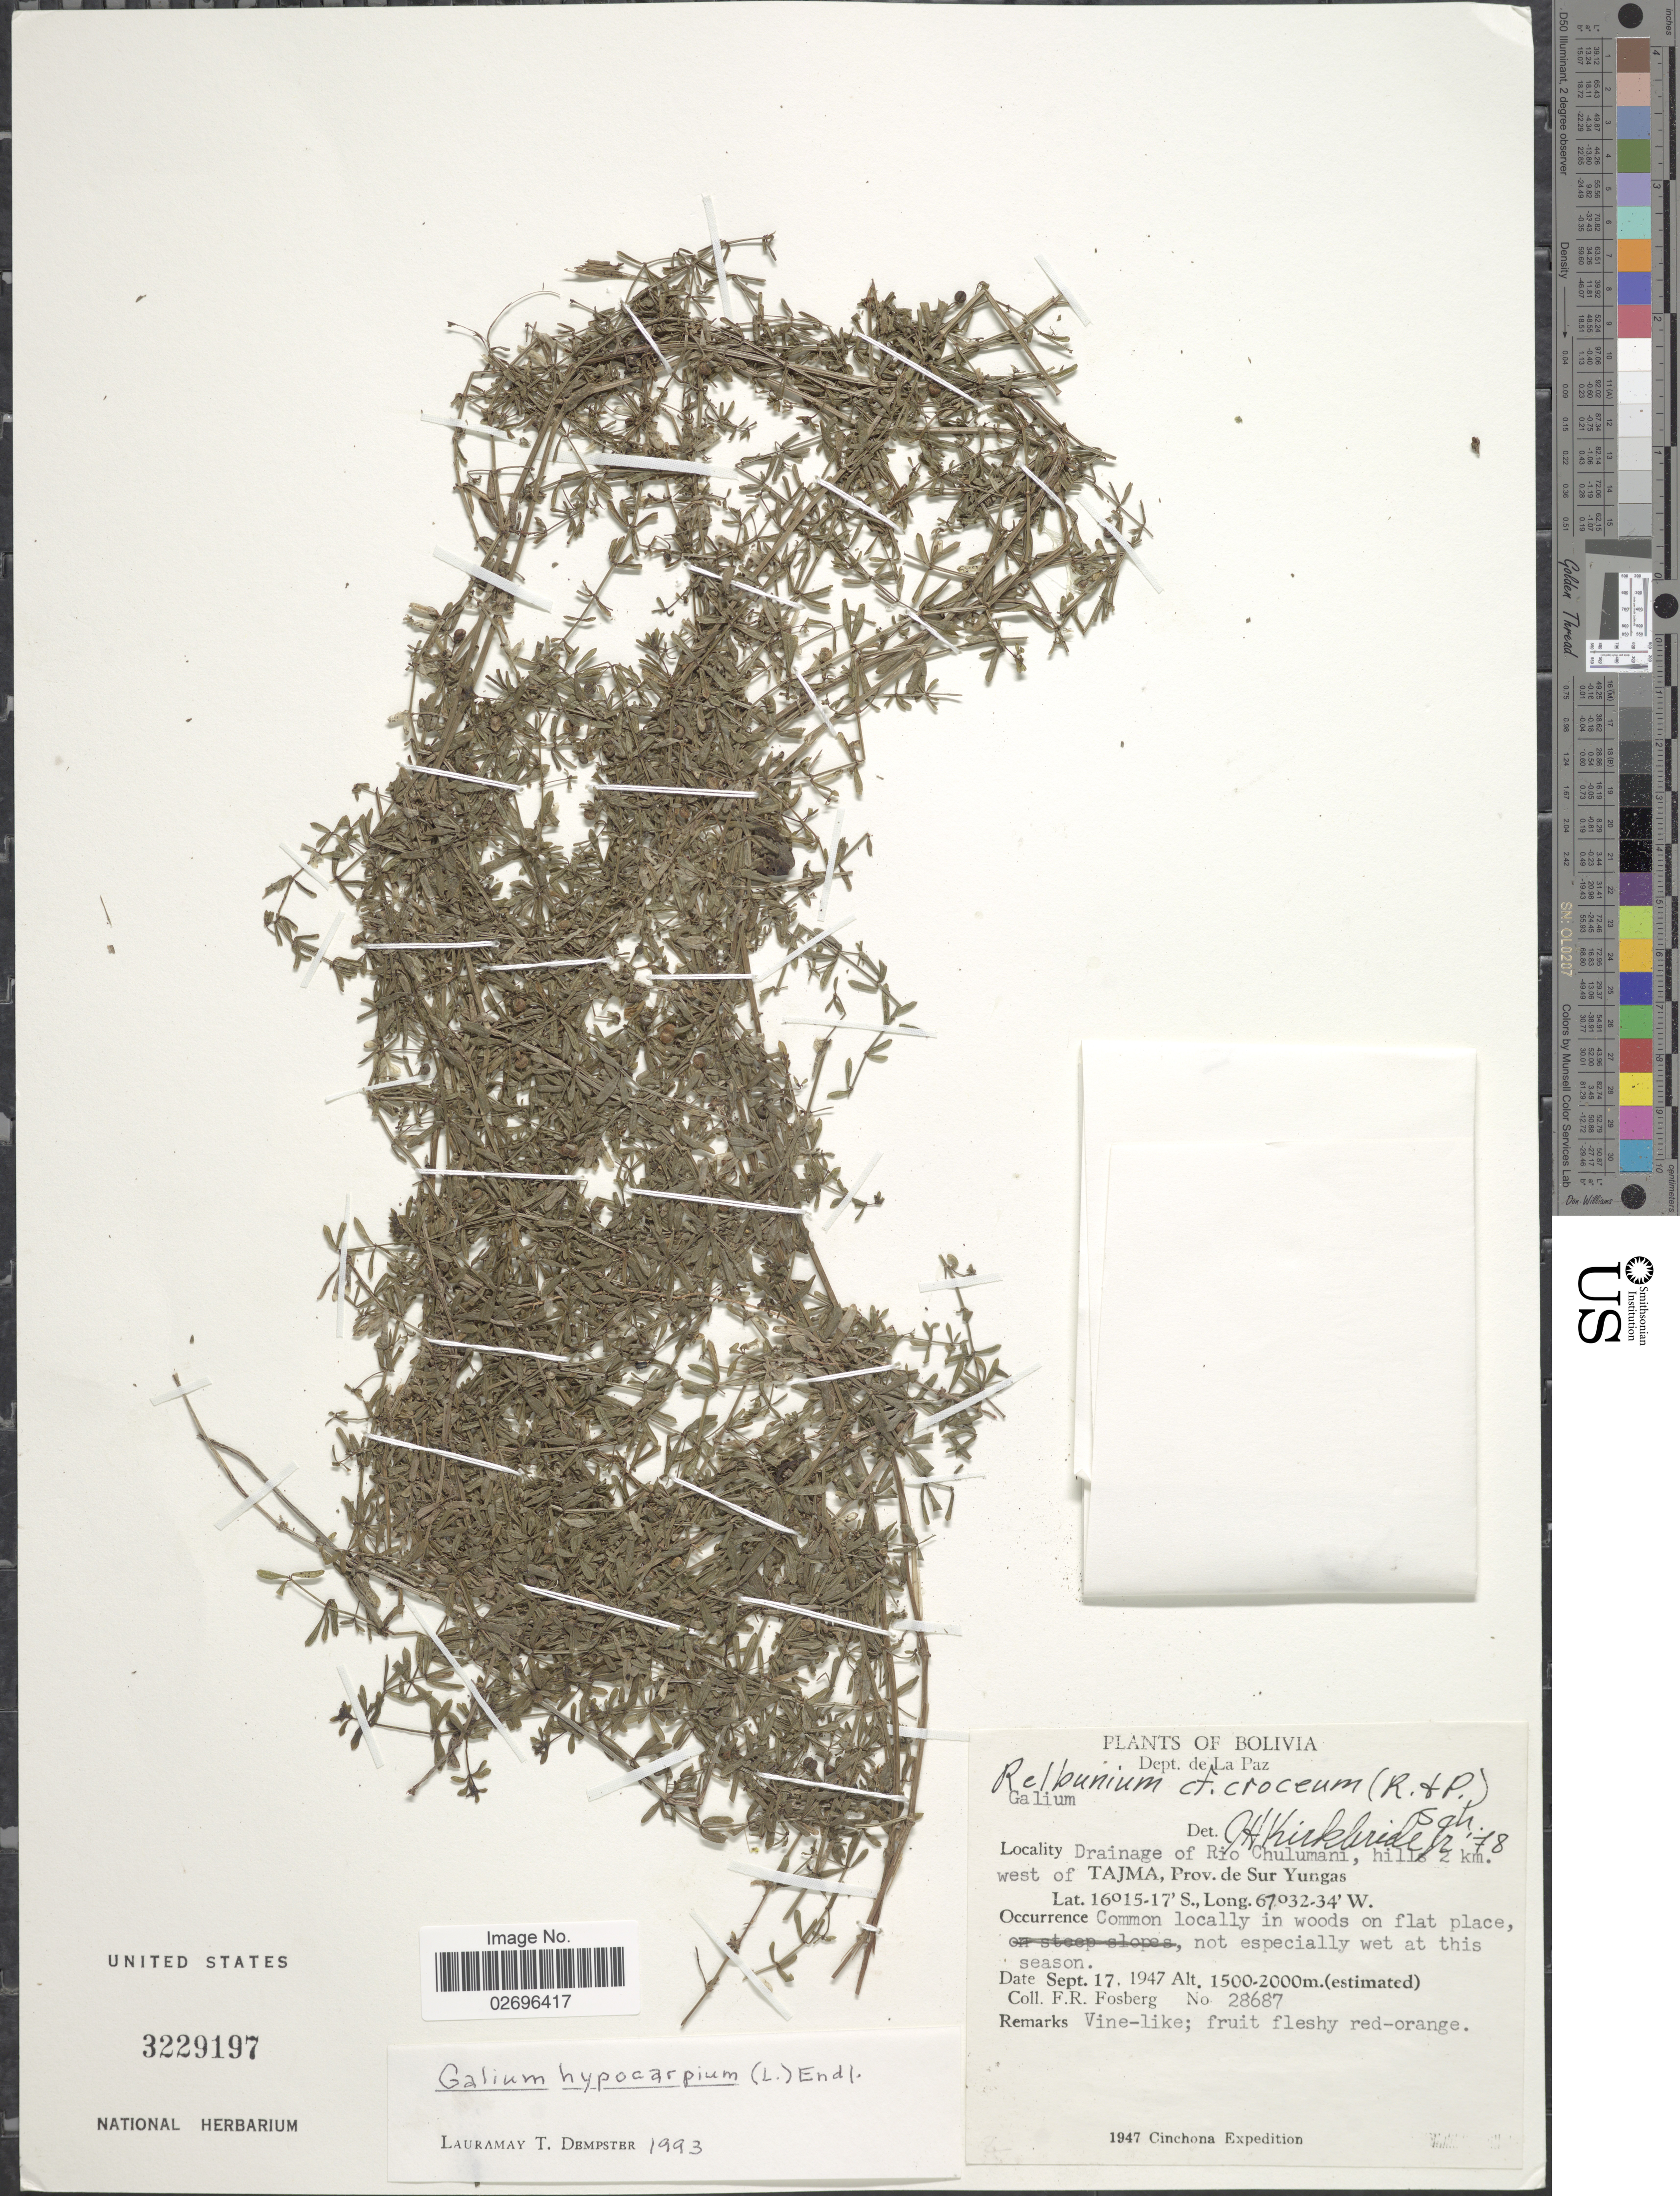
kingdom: Plantae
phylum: Tracheophyta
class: Magnoliopsida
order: Gentianales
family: Rubiaceae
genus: Galium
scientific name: Galium hypocarpium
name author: (L.) Endl. ex Griseb.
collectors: F. R. Fosberg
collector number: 28687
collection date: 1947-09-17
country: Bolivia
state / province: La Paz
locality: Drainage of Rio Chulumani, hills 2 km. west of Tajma, Prov. de Sur Yungas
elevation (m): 1500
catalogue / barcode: US 3229197